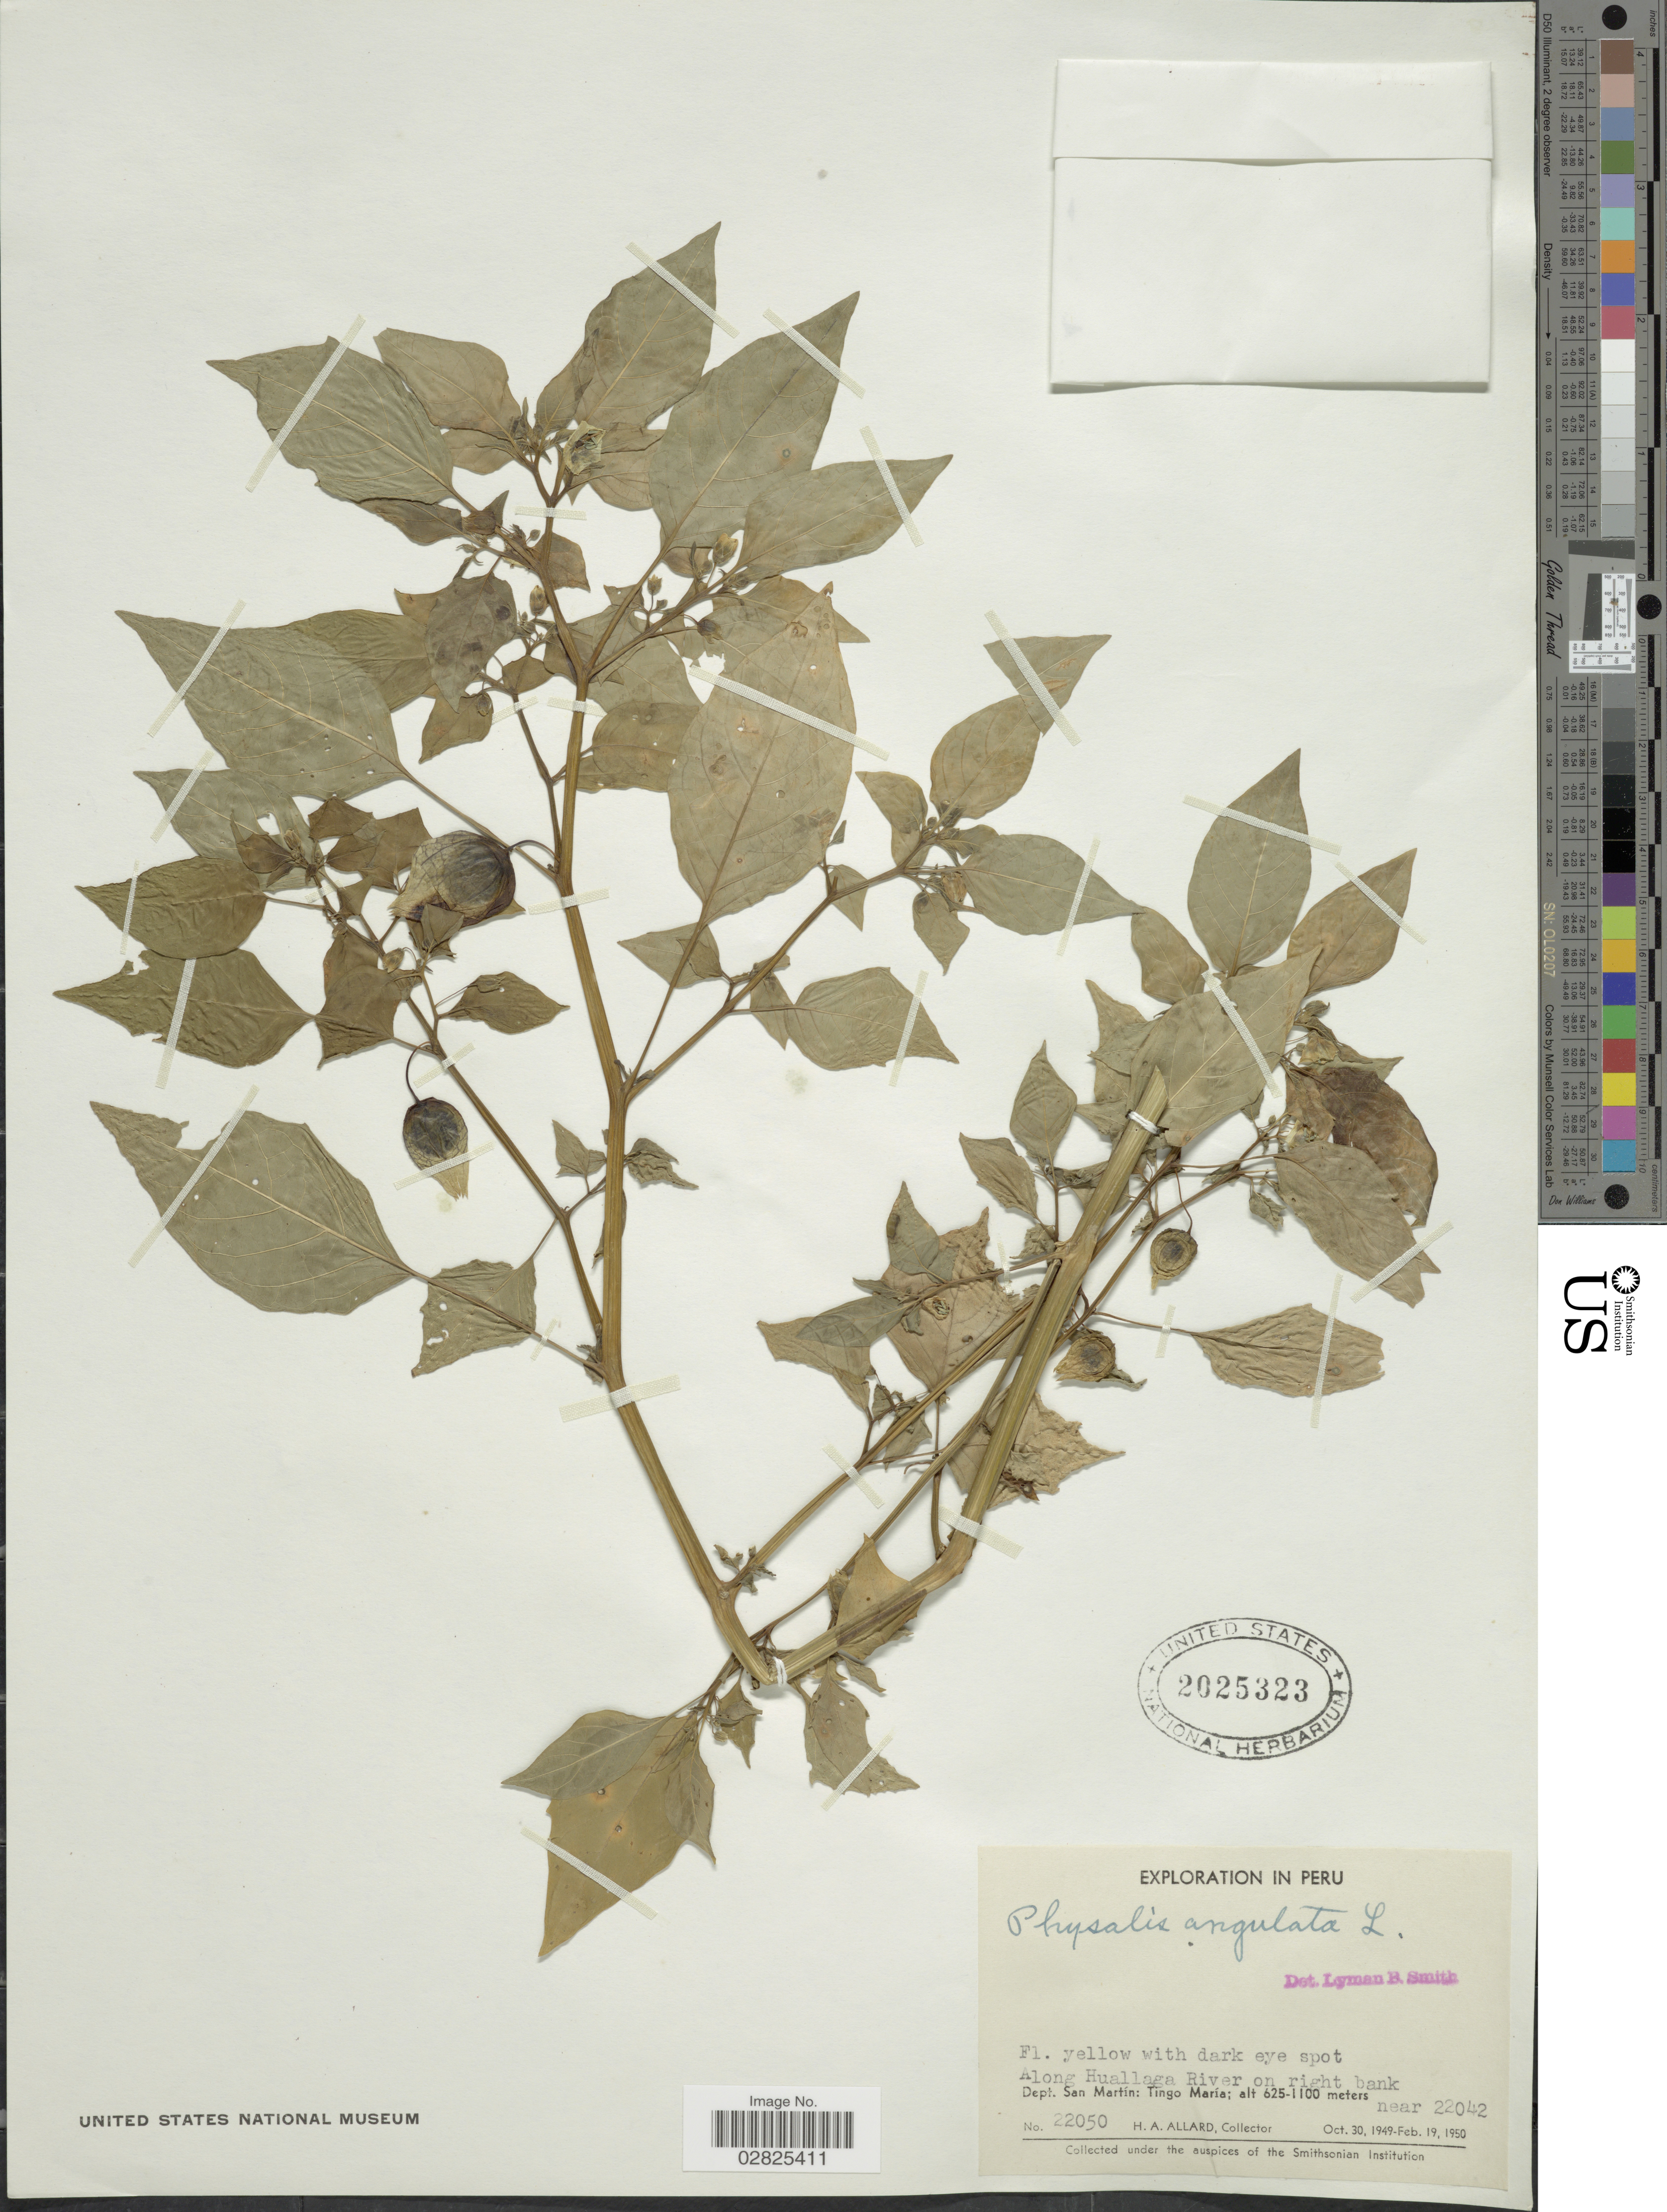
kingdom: Plantae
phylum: Tracheophyta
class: Magnoliopsida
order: Solanales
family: Solanaceae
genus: Physalis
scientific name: Physalis angulata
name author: L.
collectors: H. A. Allard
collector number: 22050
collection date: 1949-10-30/1950-02-19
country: Peru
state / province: San Martín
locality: Along Huallaga River on right bank, Dept. San Martin: Tingo María.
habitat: along river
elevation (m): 625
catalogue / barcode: US 2025323